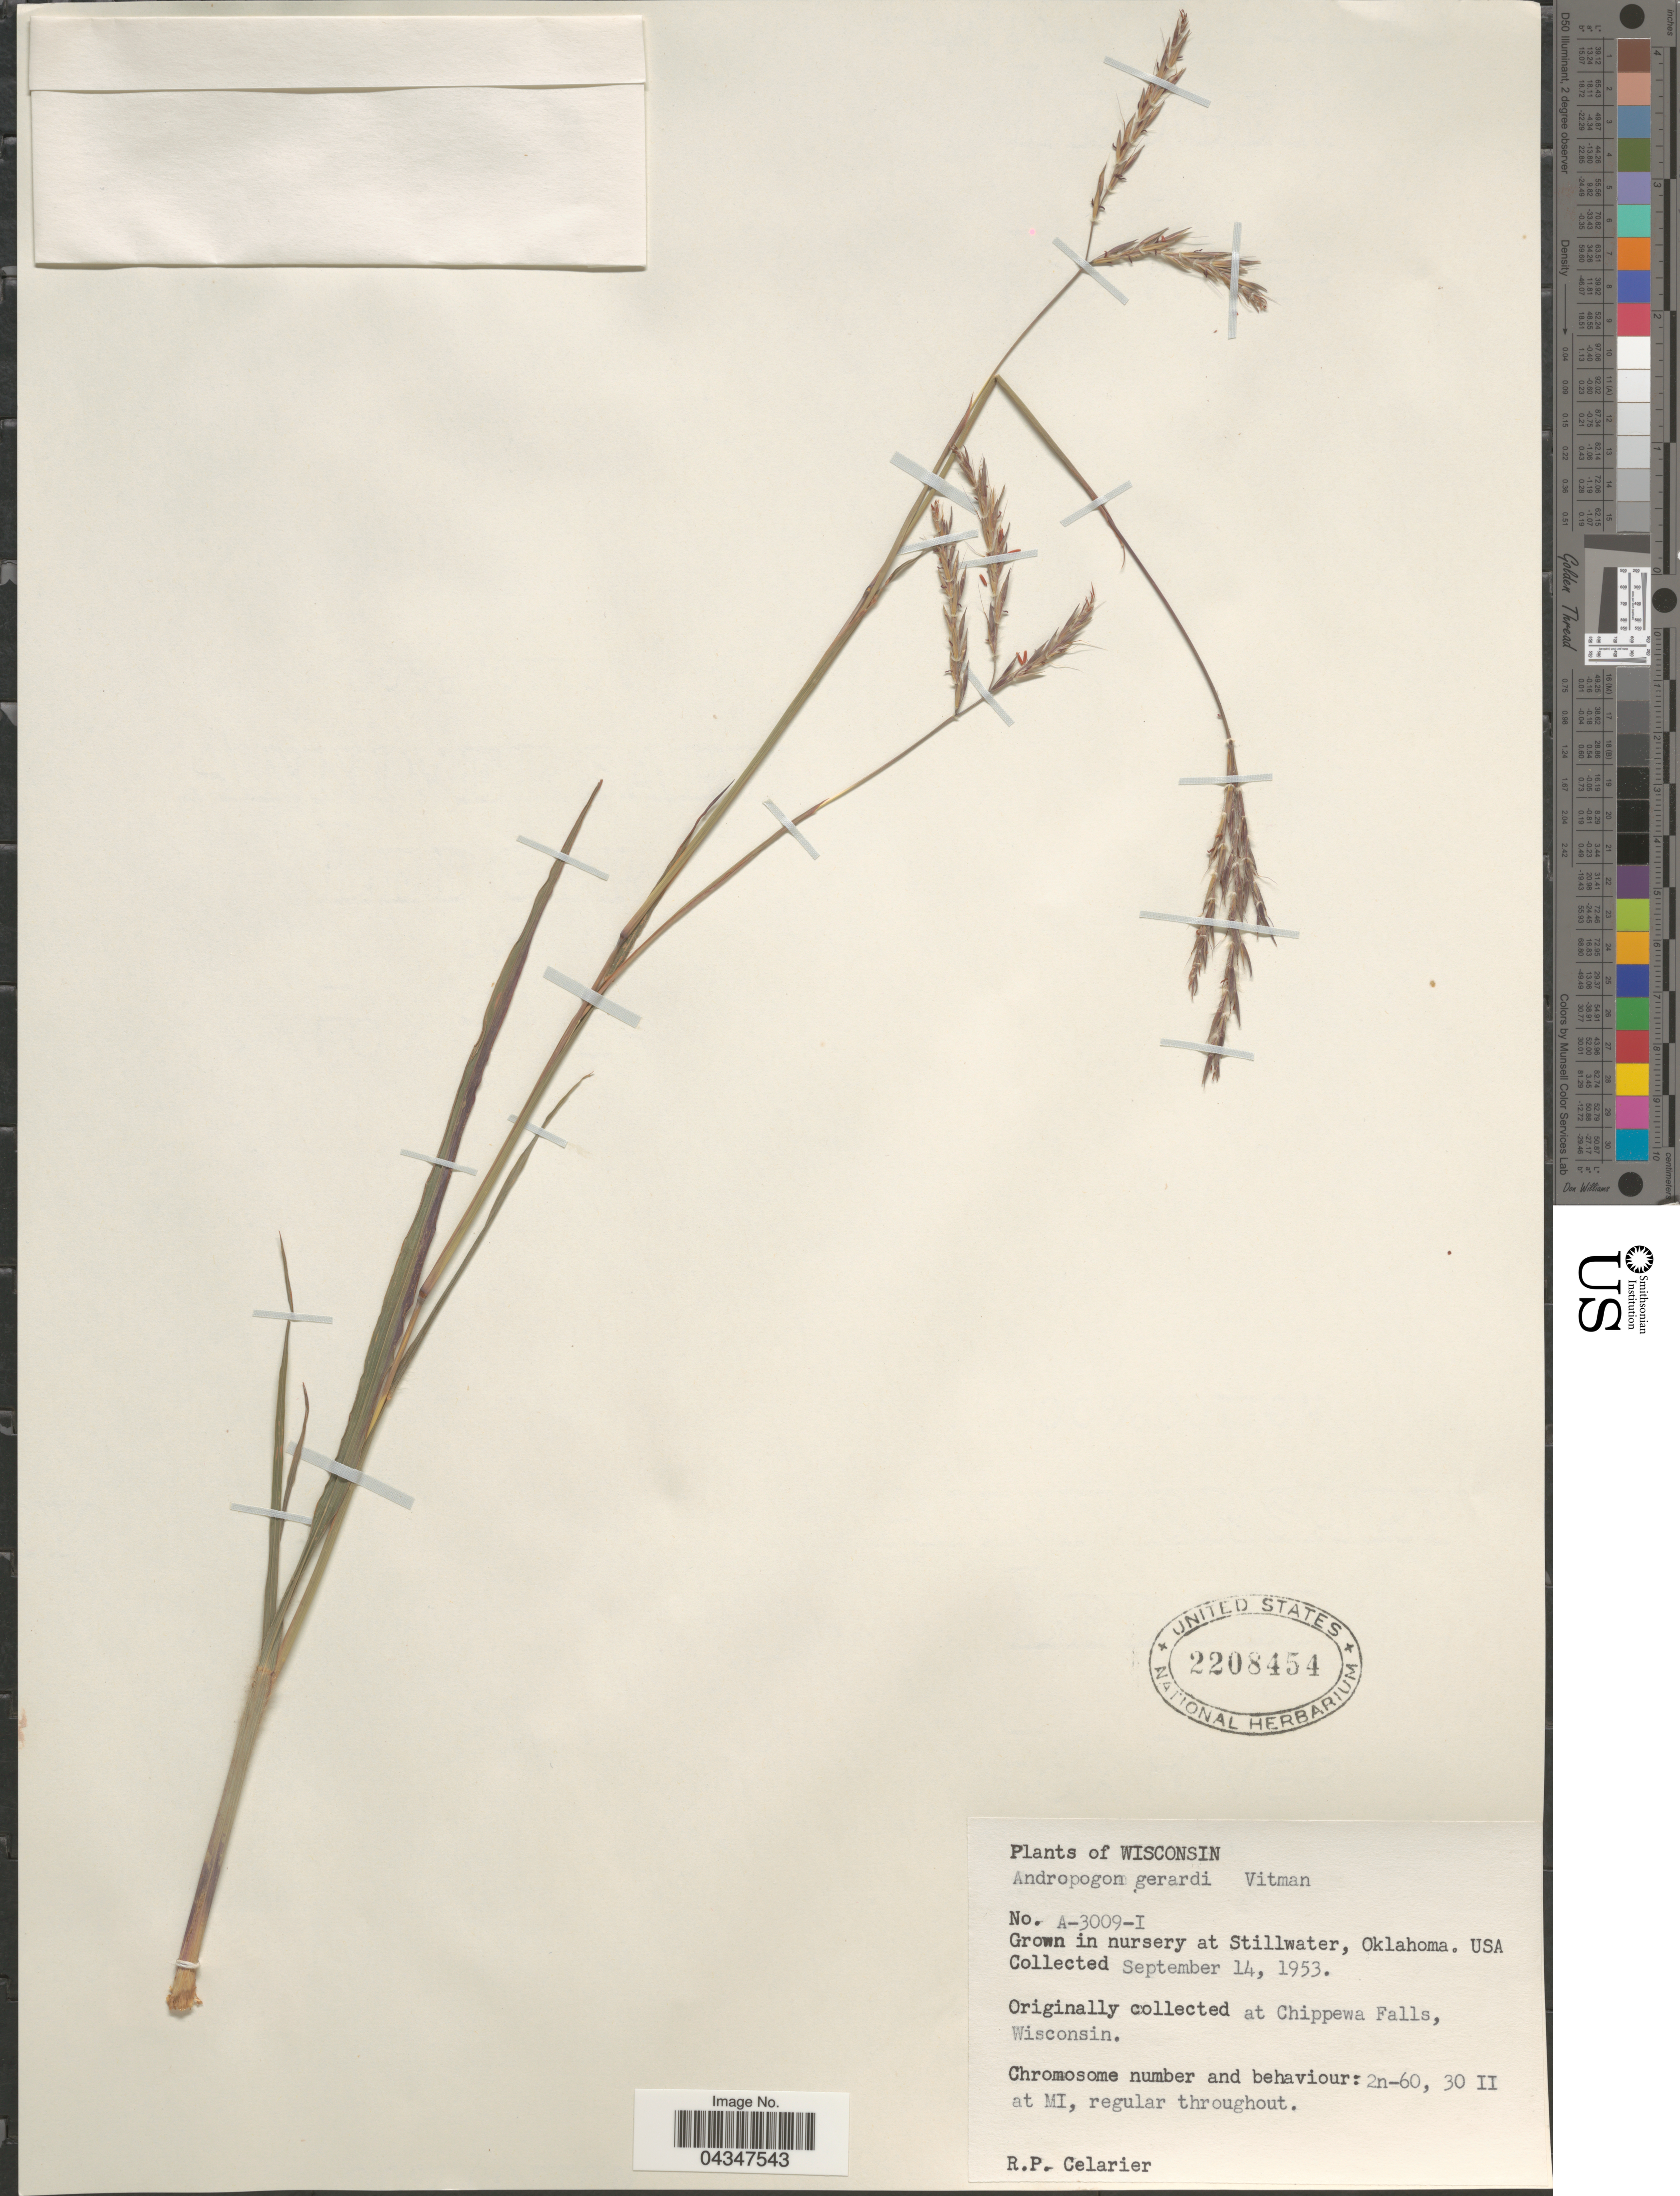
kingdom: Plantae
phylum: Tracheophyta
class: Liliopsida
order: Poales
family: Poaceae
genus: Andropogon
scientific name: Andropogon gerardii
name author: Vitman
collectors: R. Celarier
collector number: A-3009-I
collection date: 1953-09-14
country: United States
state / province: Oklahoma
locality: In nursery at Stillwater.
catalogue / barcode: US 2208454